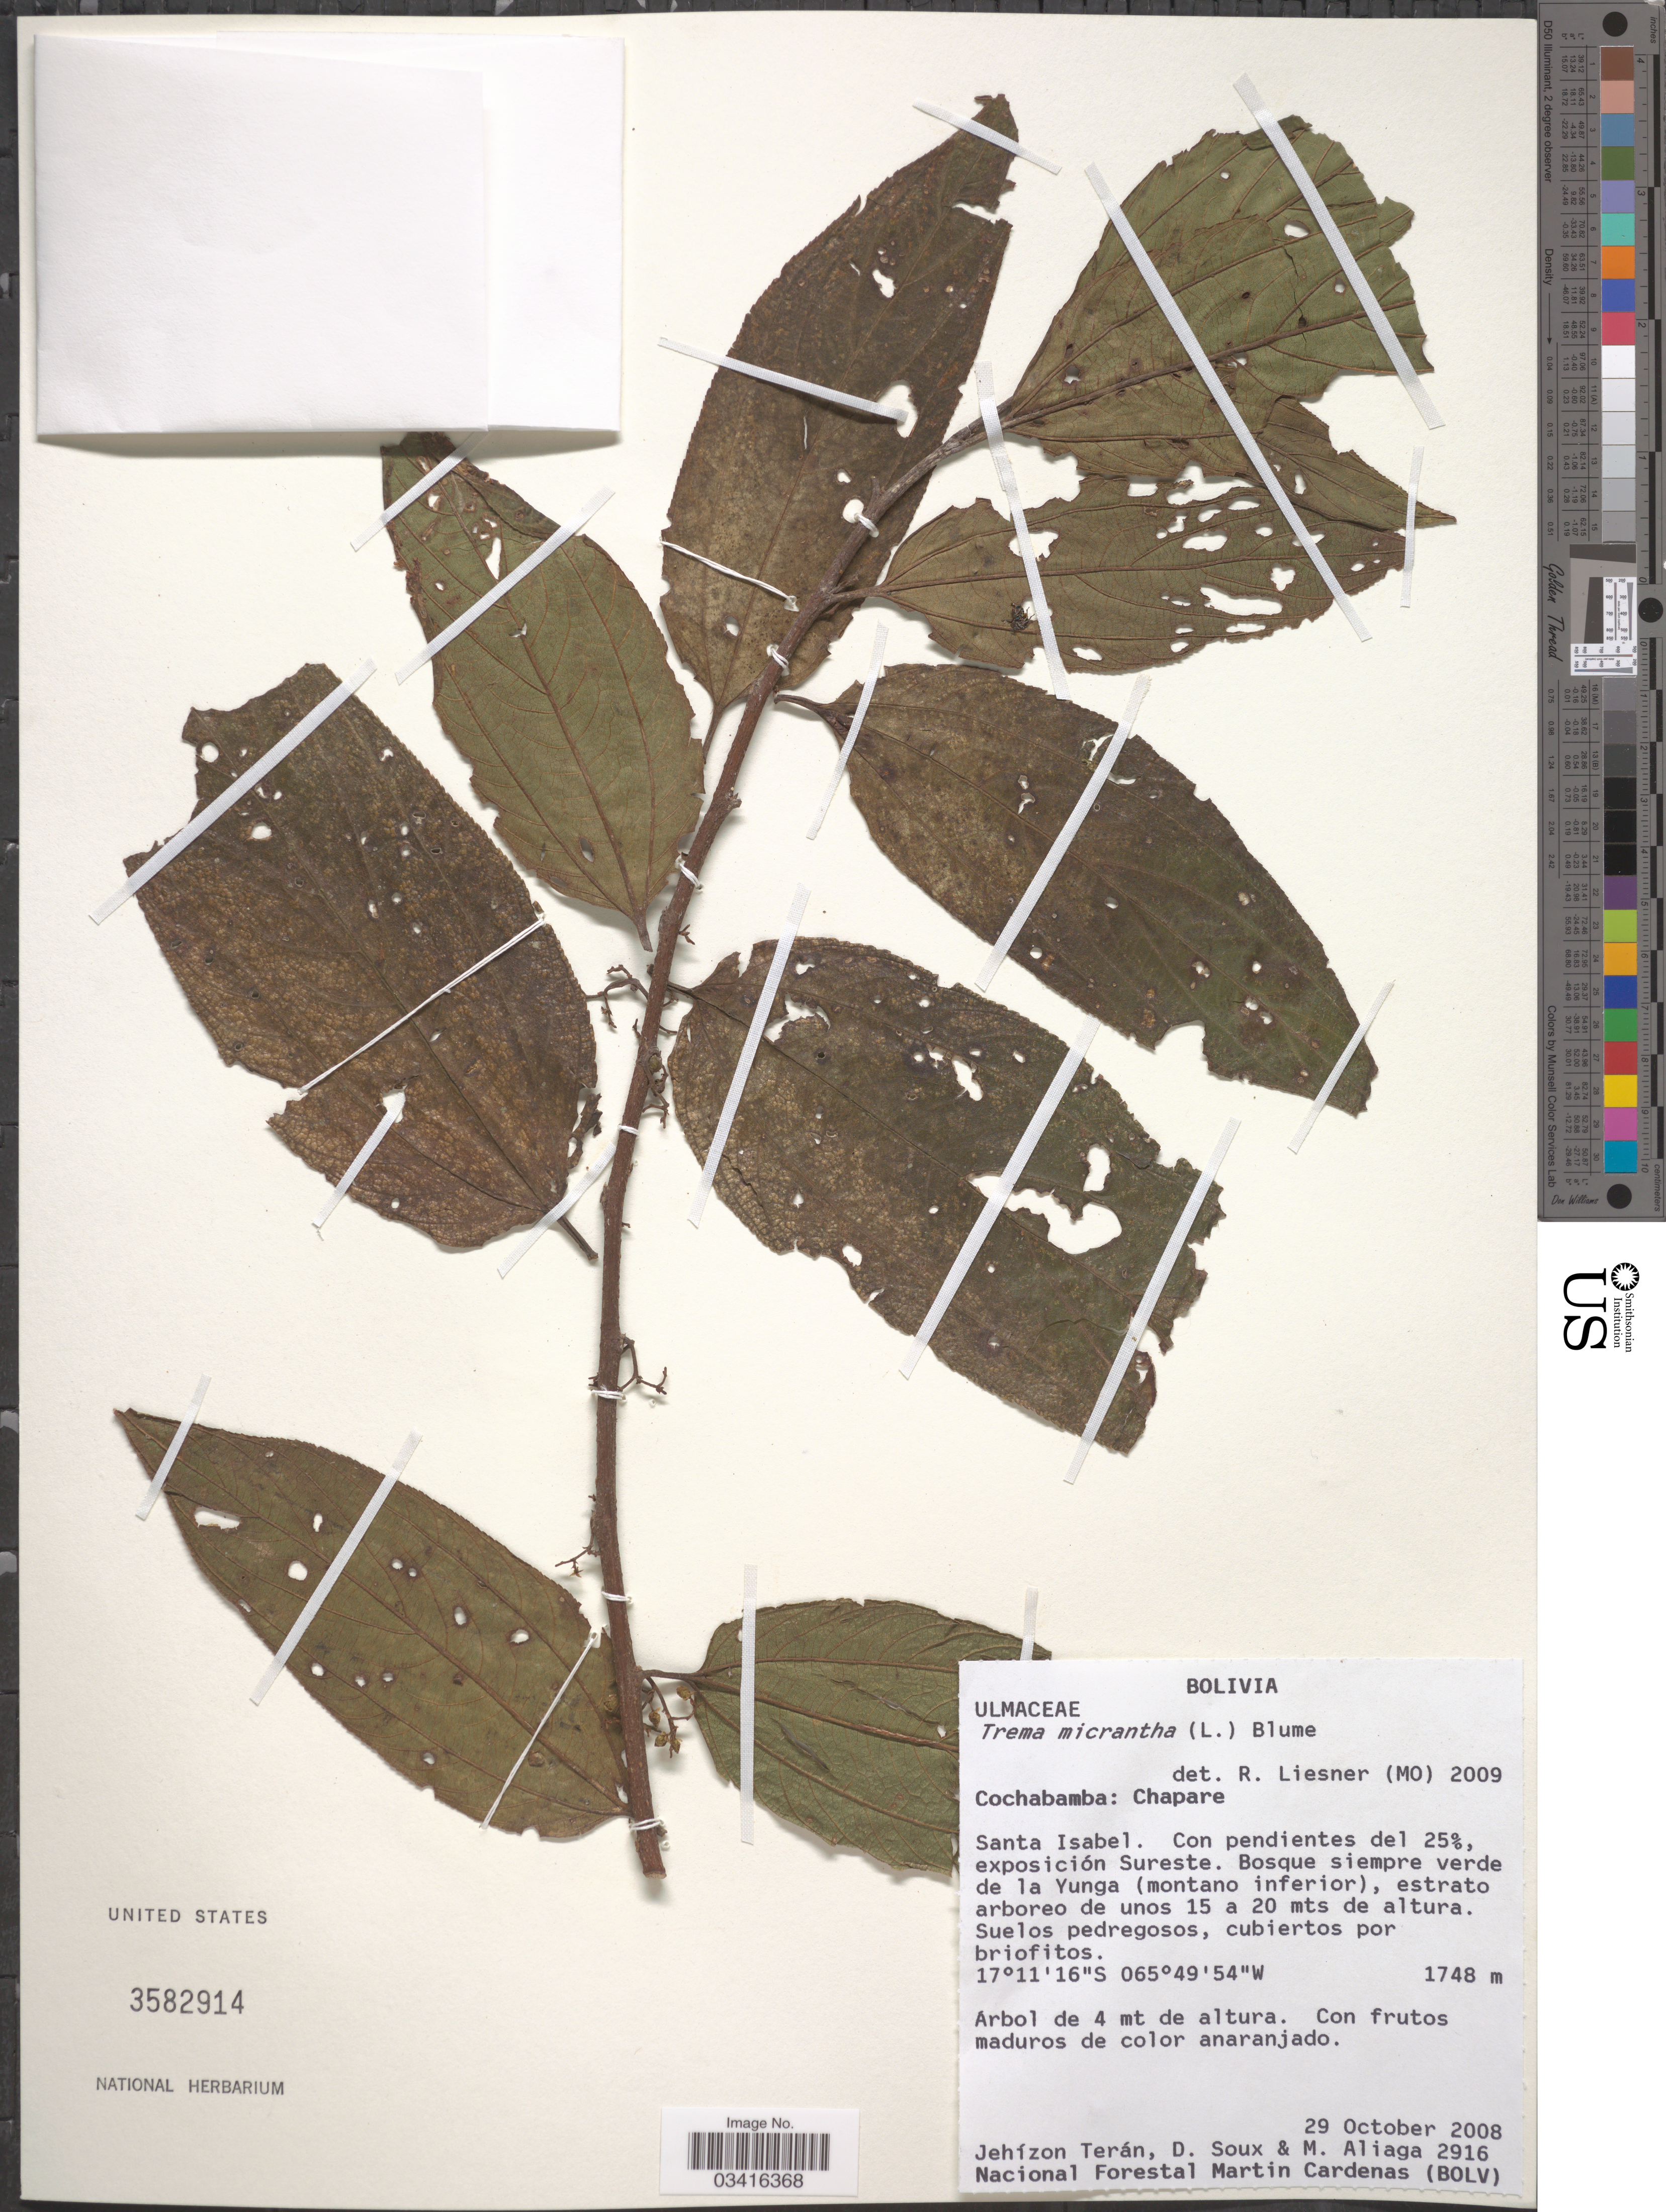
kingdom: Plantae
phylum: Tracheophyta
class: Magnoliopsida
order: Rosales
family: Cannabaceae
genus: Trema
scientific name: Trema micranthum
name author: (L.) Blume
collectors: J. Teran, D. Soux & M. Aliaga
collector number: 2916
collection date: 2008-10-29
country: Bolivia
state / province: Cochabamba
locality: Chapare. Santa Isabel. Con pendientes del 25%, exposición Sureste.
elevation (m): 1748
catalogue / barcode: US 3582914